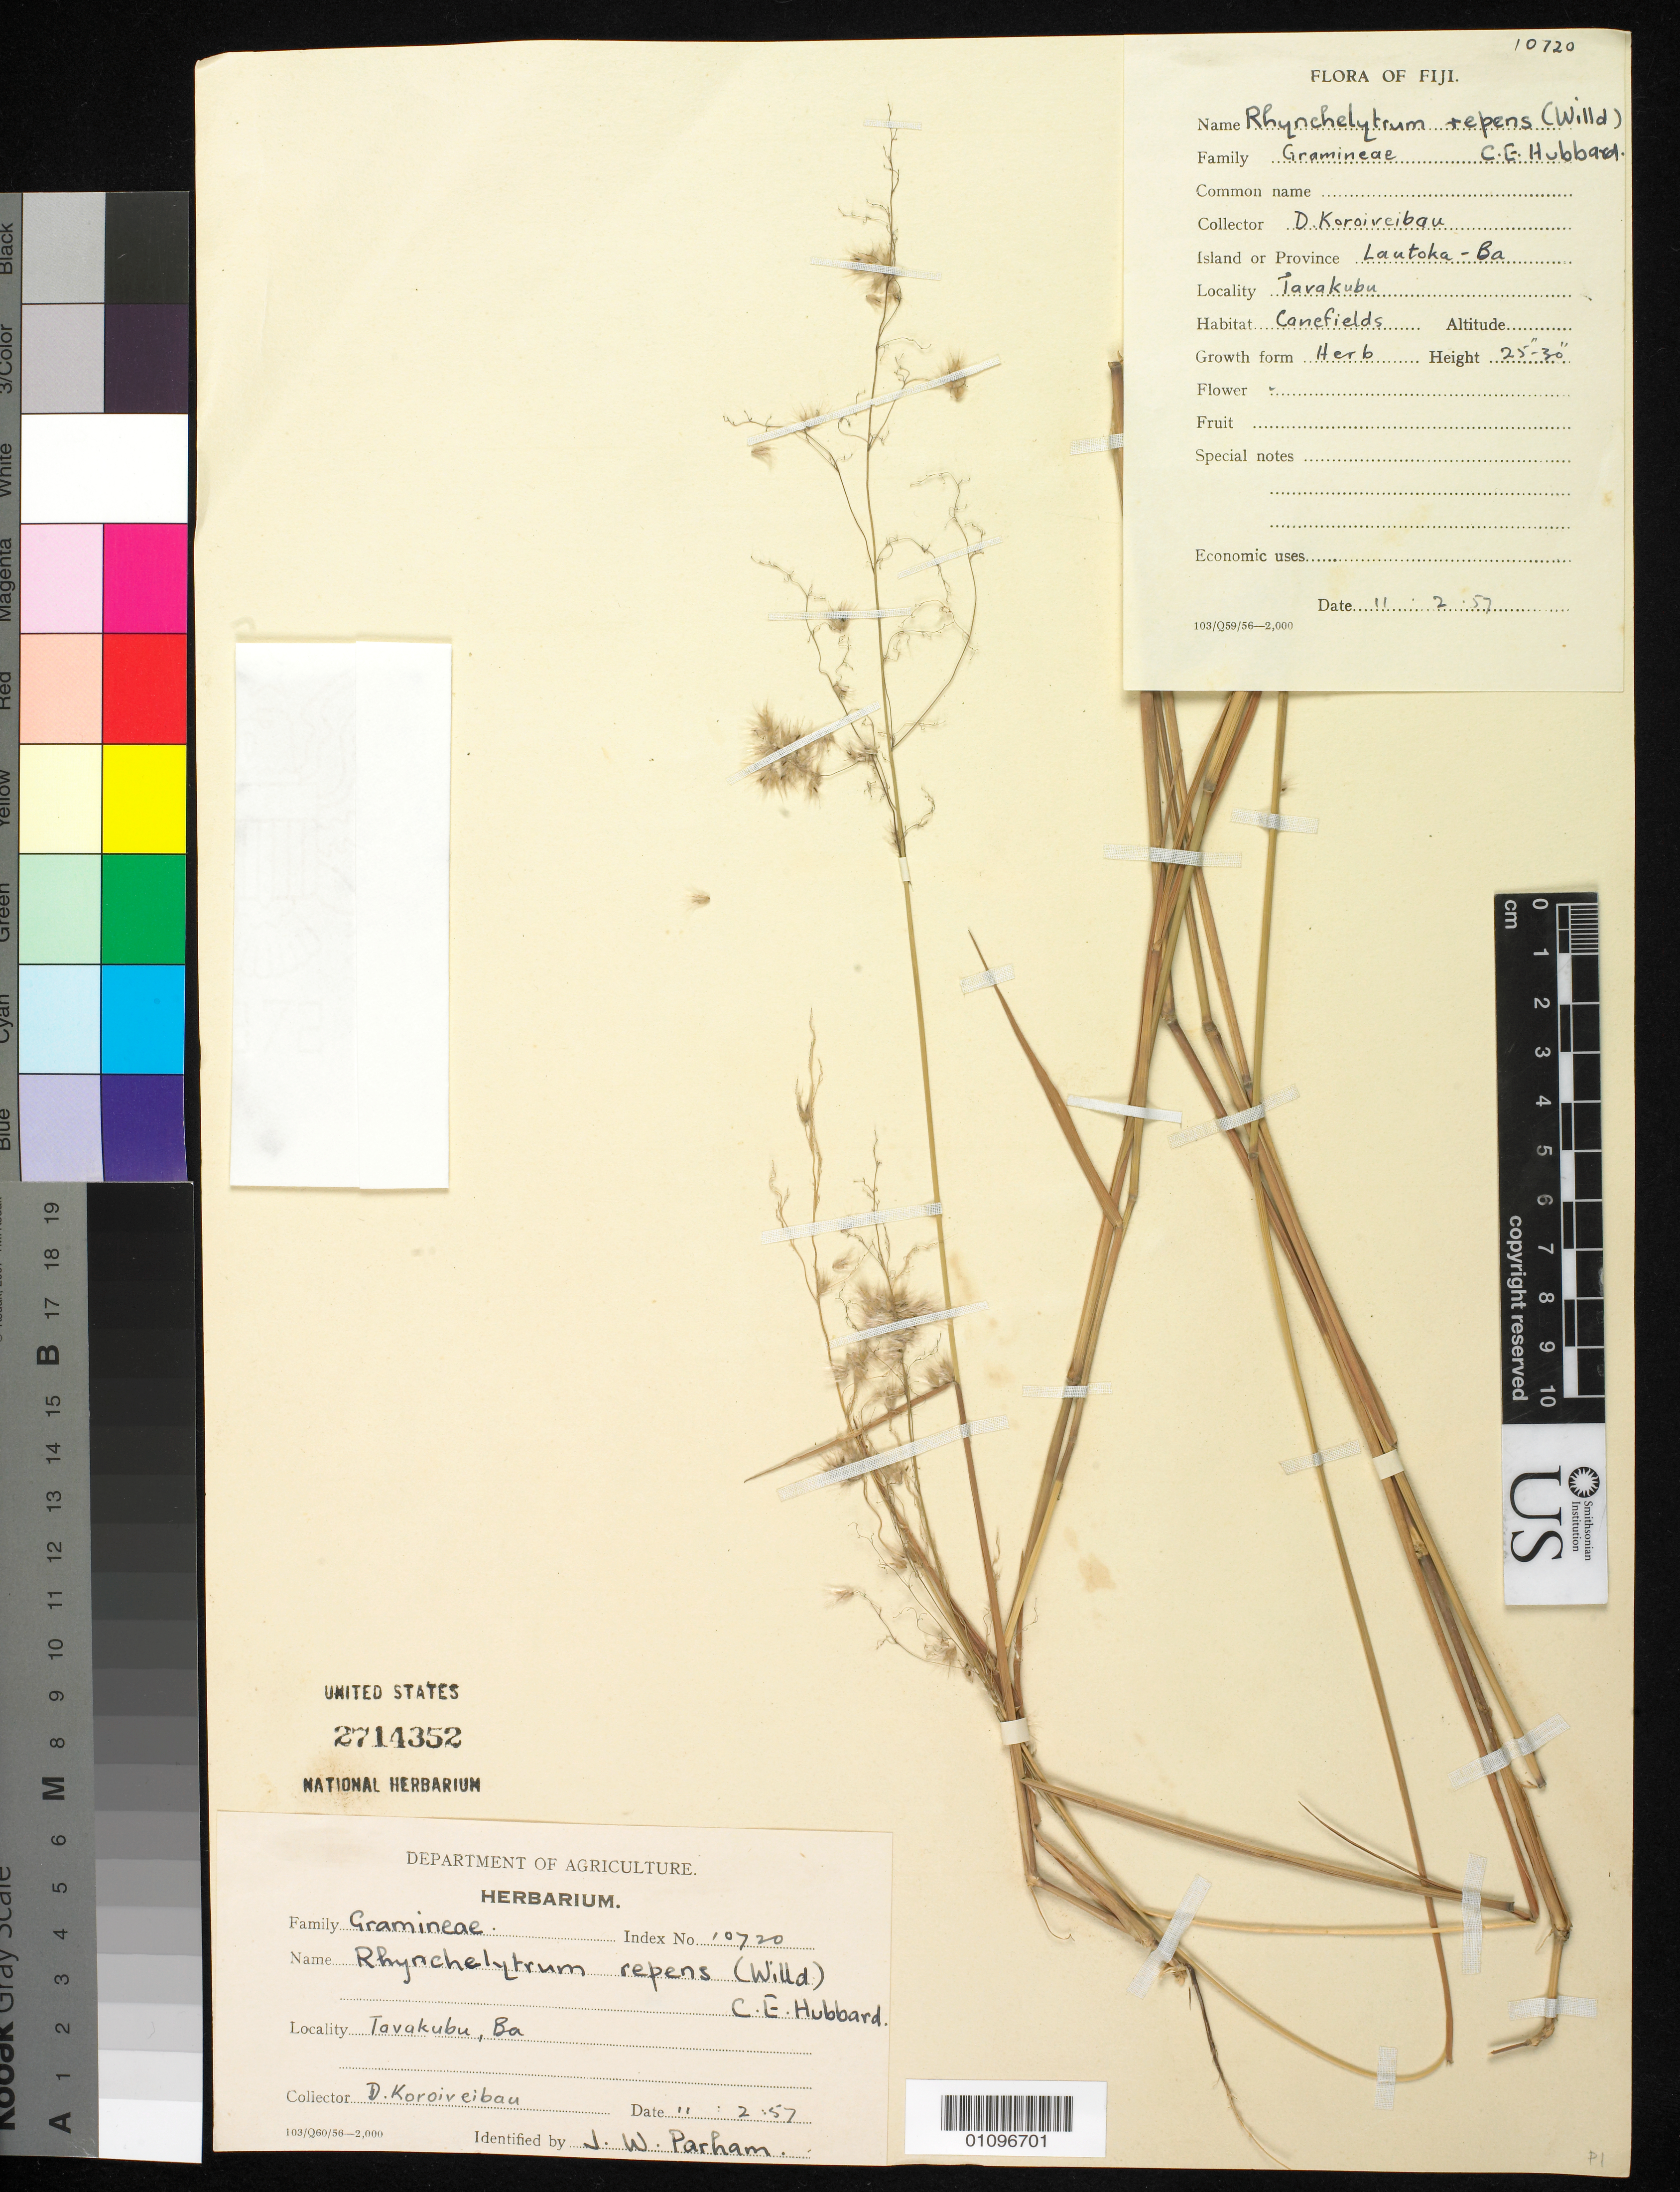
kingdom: Plantae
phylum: Tracheophyta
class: Liliopsida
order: Poales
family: Poaceae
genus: Melinis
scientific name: Melinis repens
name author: (Willd.) Zizka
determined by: Poaceae Reorganization Project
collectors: D. Koroiveibau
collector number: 10720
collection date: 1957-02-11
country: Fiji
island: Viti Levu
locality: Tavakubu, Ba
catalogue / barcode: US 2714352